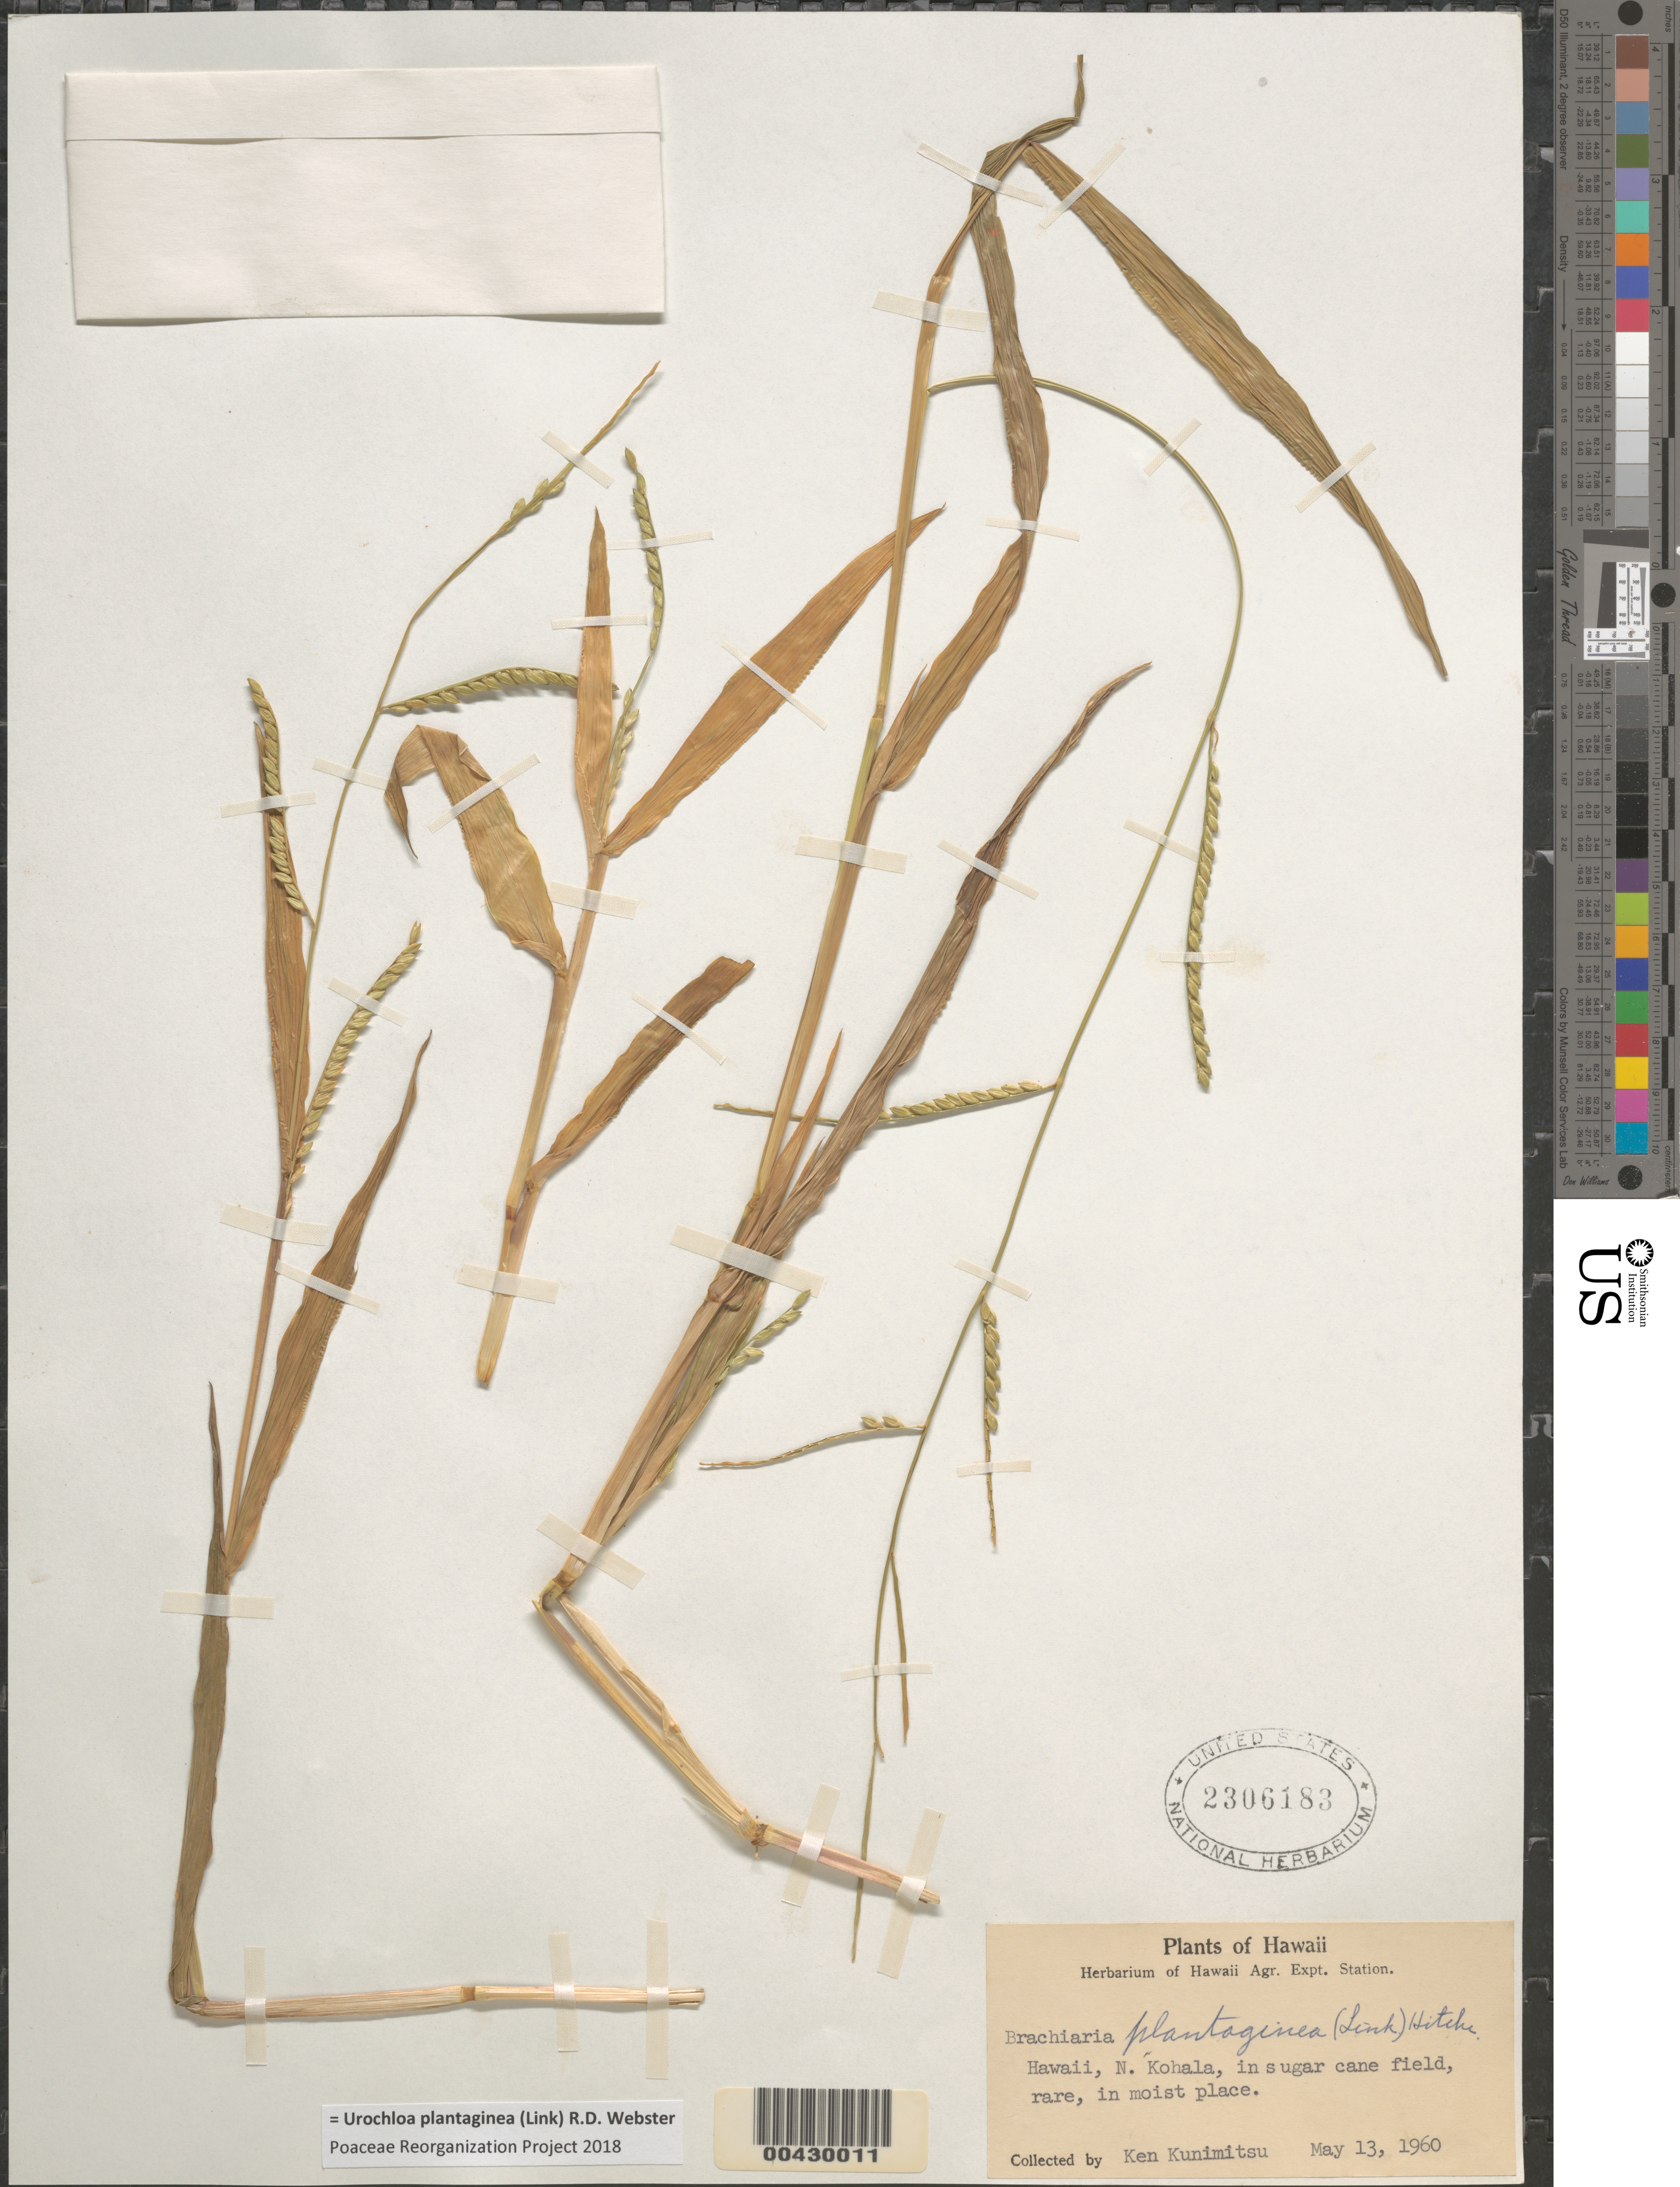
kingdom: Plantae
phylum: Tracheophyta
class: Liliopsida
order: Poales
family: Poaceae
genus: Urochloa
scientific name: Urochloa plantaginea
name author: (Link) R.D. Webster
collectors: K. Kunimitsu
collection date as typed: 13 May 1960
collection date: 1960-05-13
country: United States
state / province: Hawaii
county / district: Hawaii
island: Hawaii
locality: North Kohala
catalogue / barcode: US 2306183